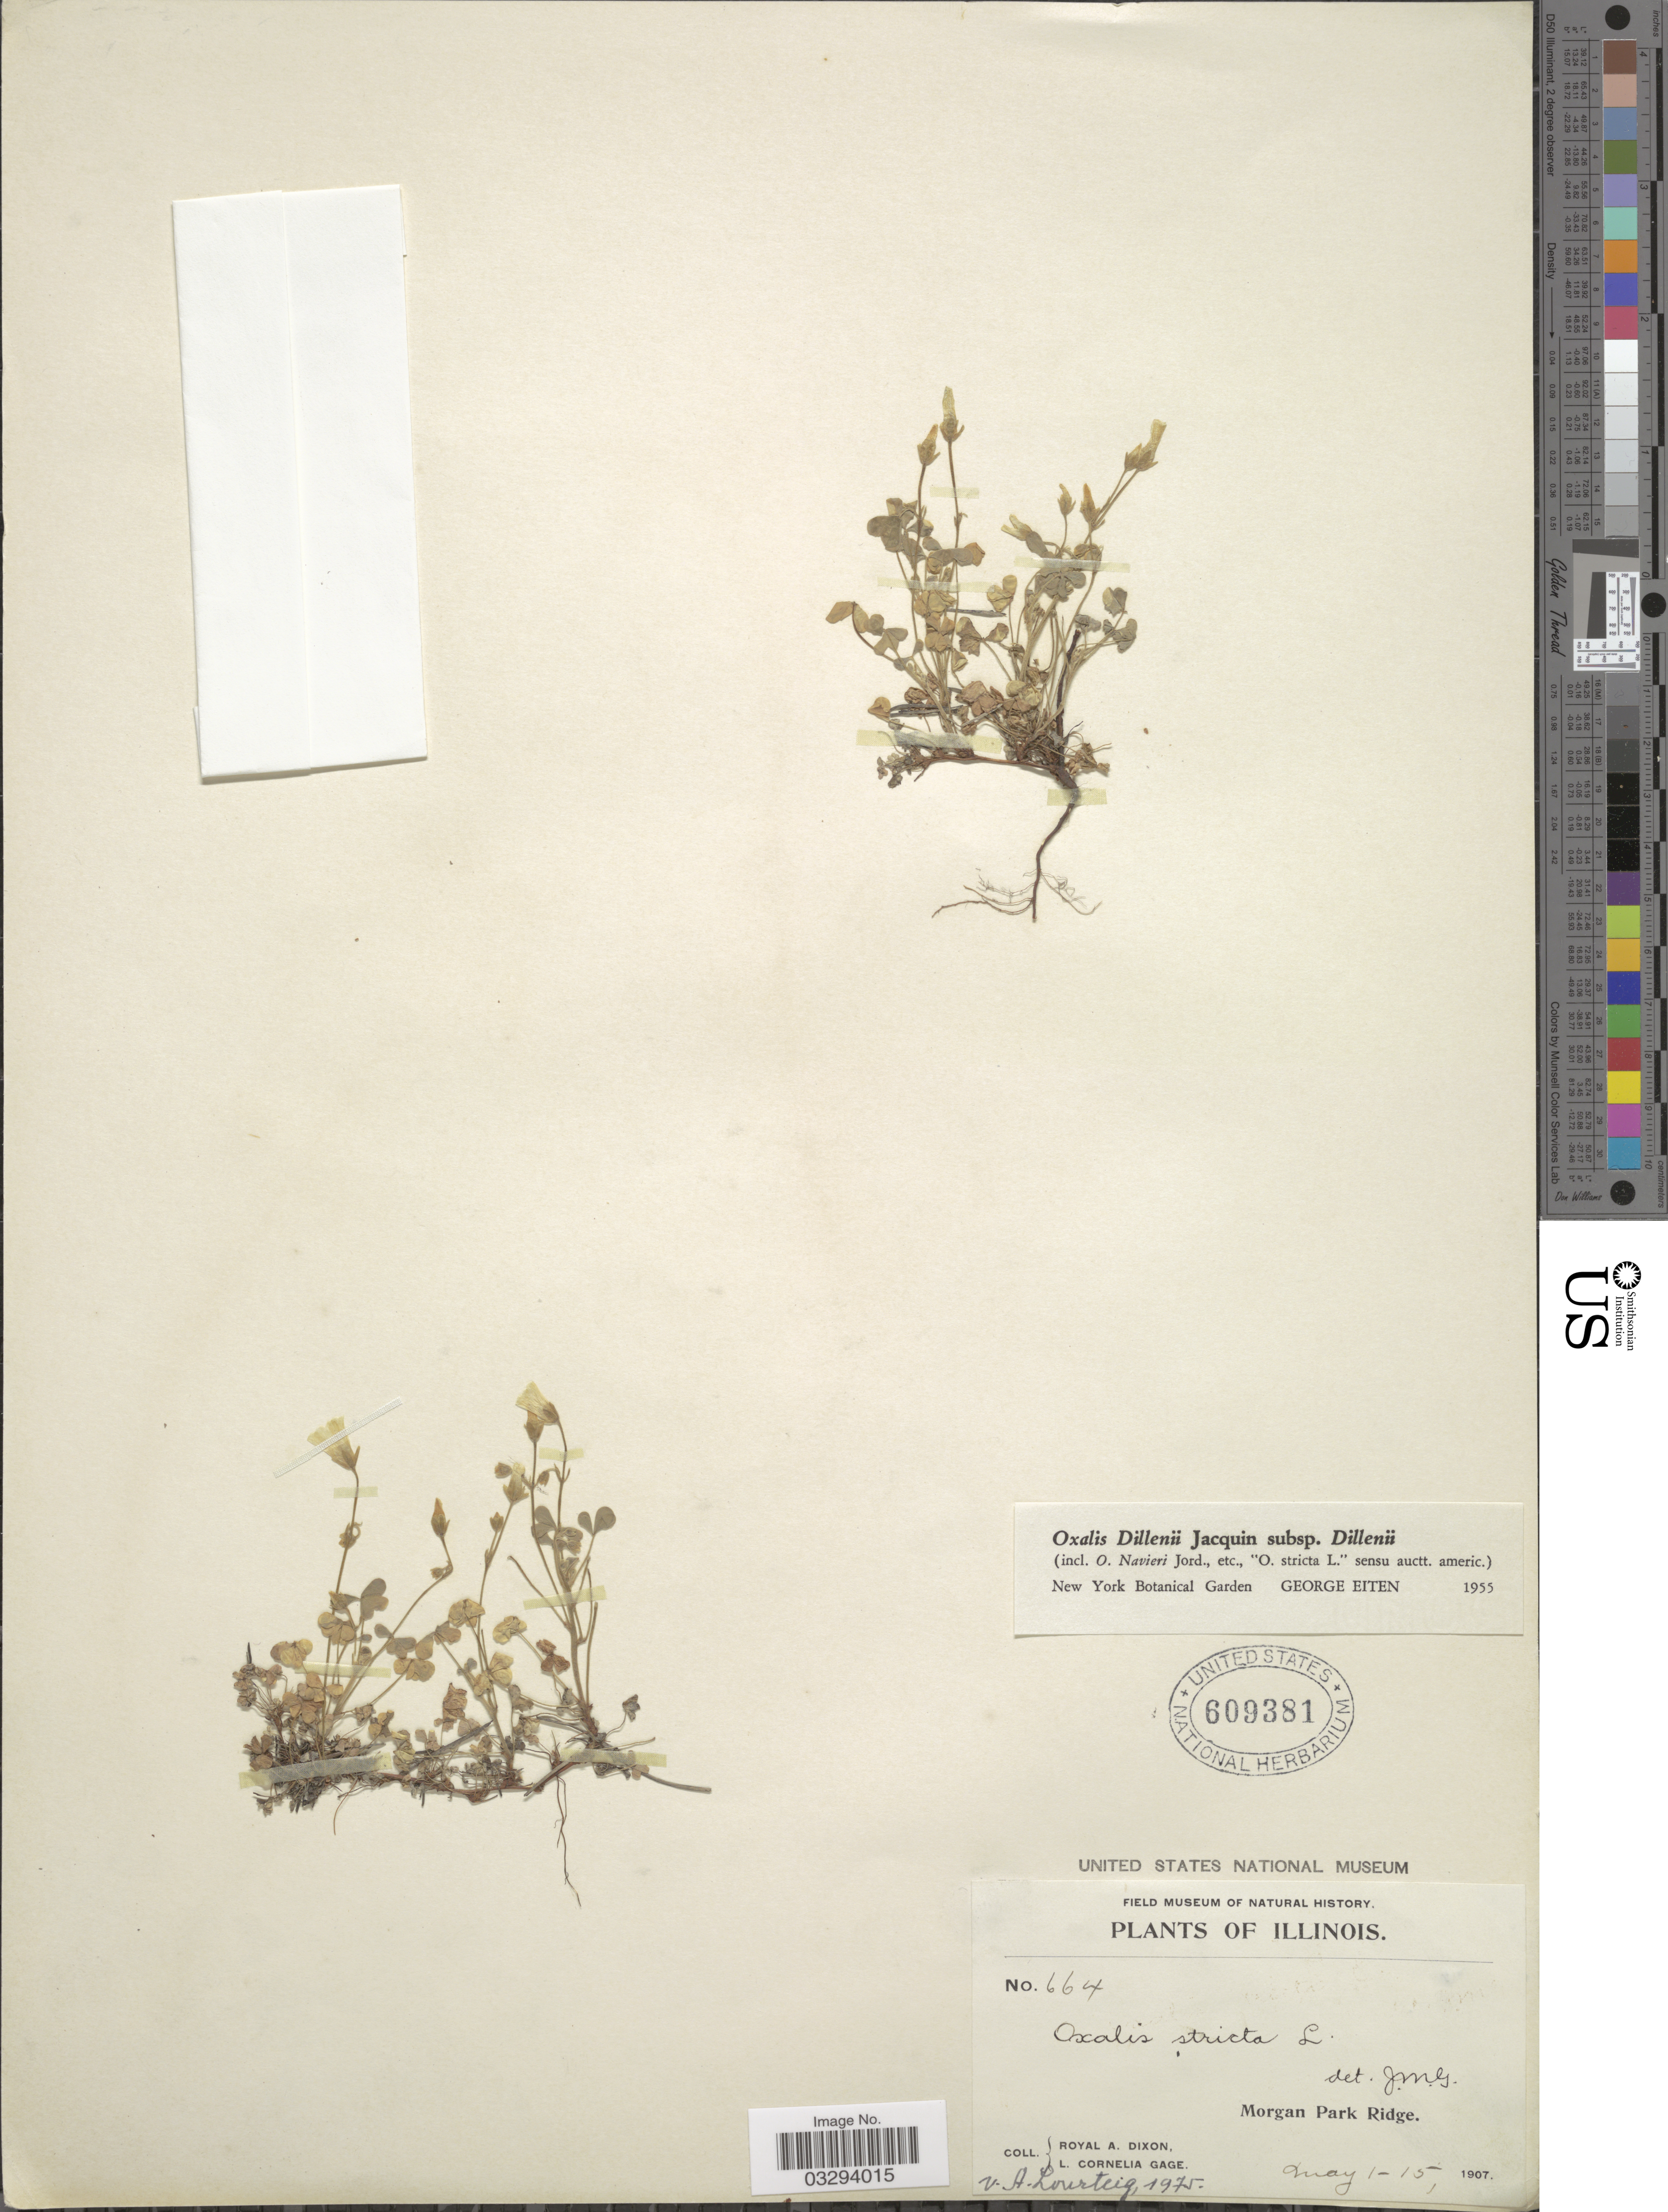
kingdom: Plantae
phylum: Tracheophyta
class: Magnoliopsida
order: Oxalidales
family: Oxalidaceae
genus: Oxalis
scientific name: Oxalis sp.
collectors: R. A. Dixon & L. Gage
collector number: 664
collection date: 1907-05-01/1907-05-15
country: United States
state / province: Illinois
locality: Morgan Park Ridge.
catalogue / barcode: US 609381